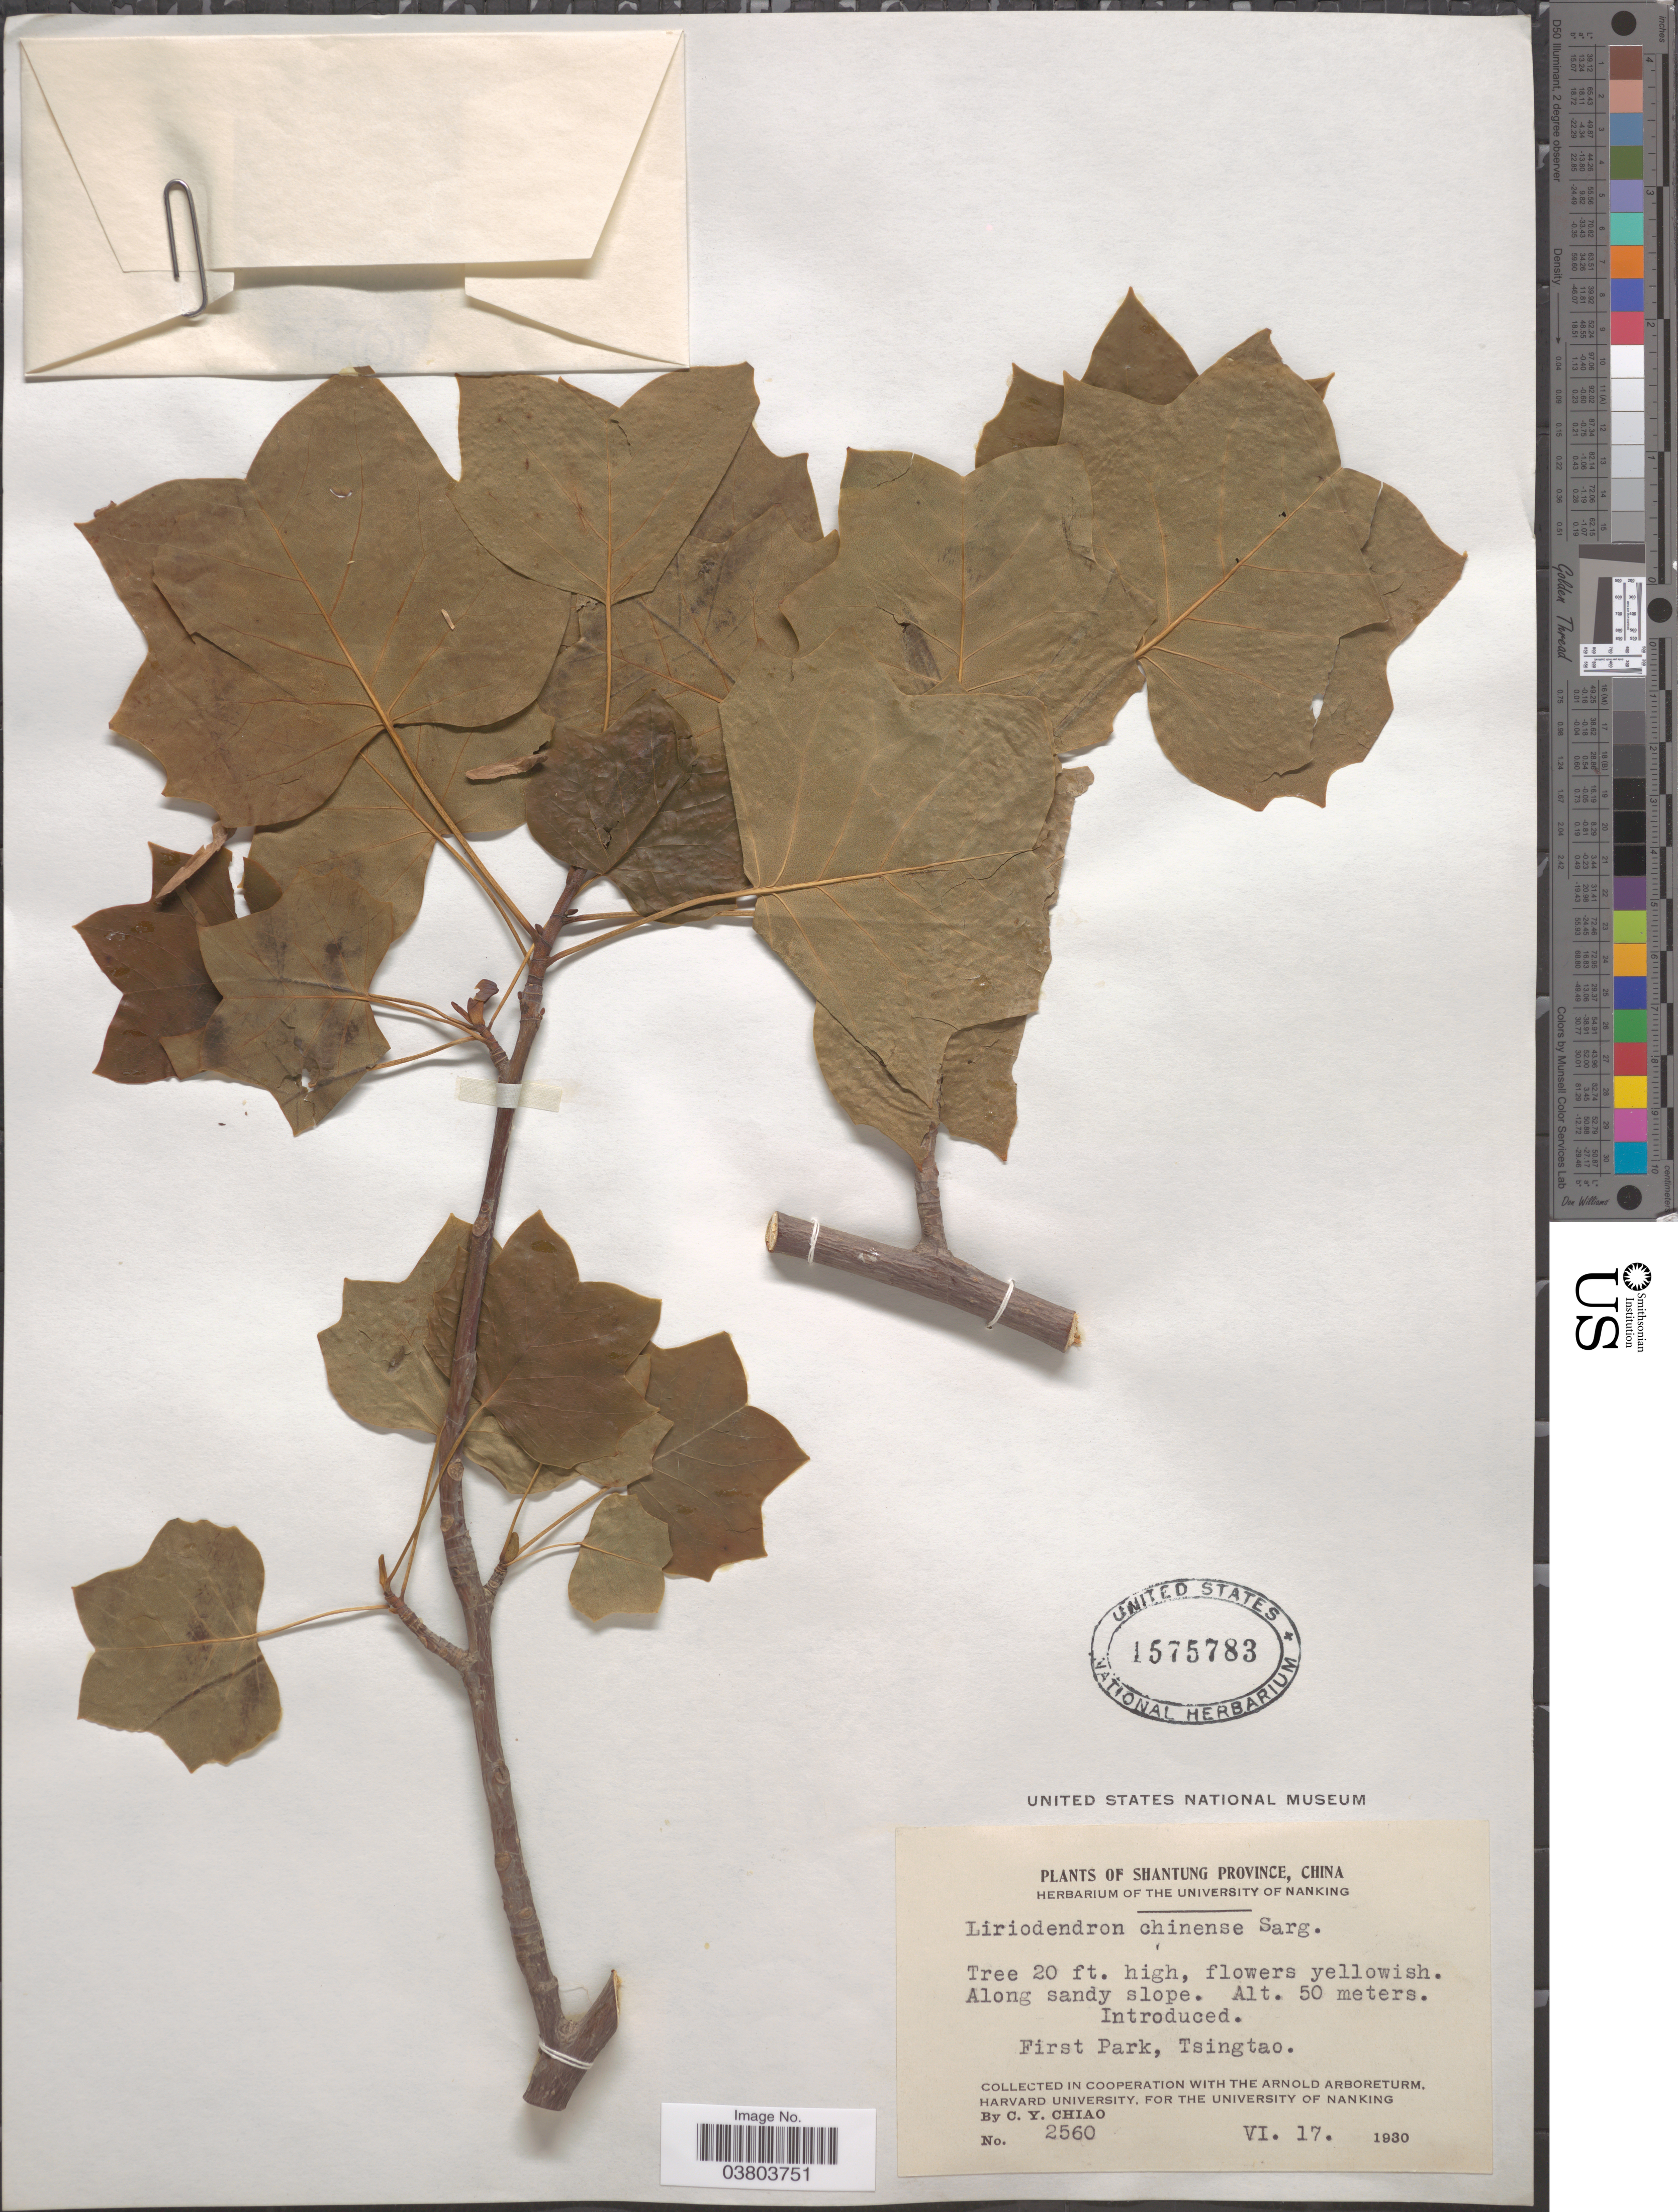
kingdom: Plantae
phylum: Tracheophyta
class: Magnoliopsida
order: Magnoliales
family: Magnoliaceae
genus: Liriodendron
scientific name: Liriodendron chinense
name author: (Hemsl.) Sarg.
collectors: C. Y. Chiao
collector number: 2560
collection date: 1930-06-17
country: China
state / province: Shandong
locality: Shantung Province. Along sandy slope. First Park, Tsingtao.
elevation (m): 50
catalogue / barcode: US 1575783